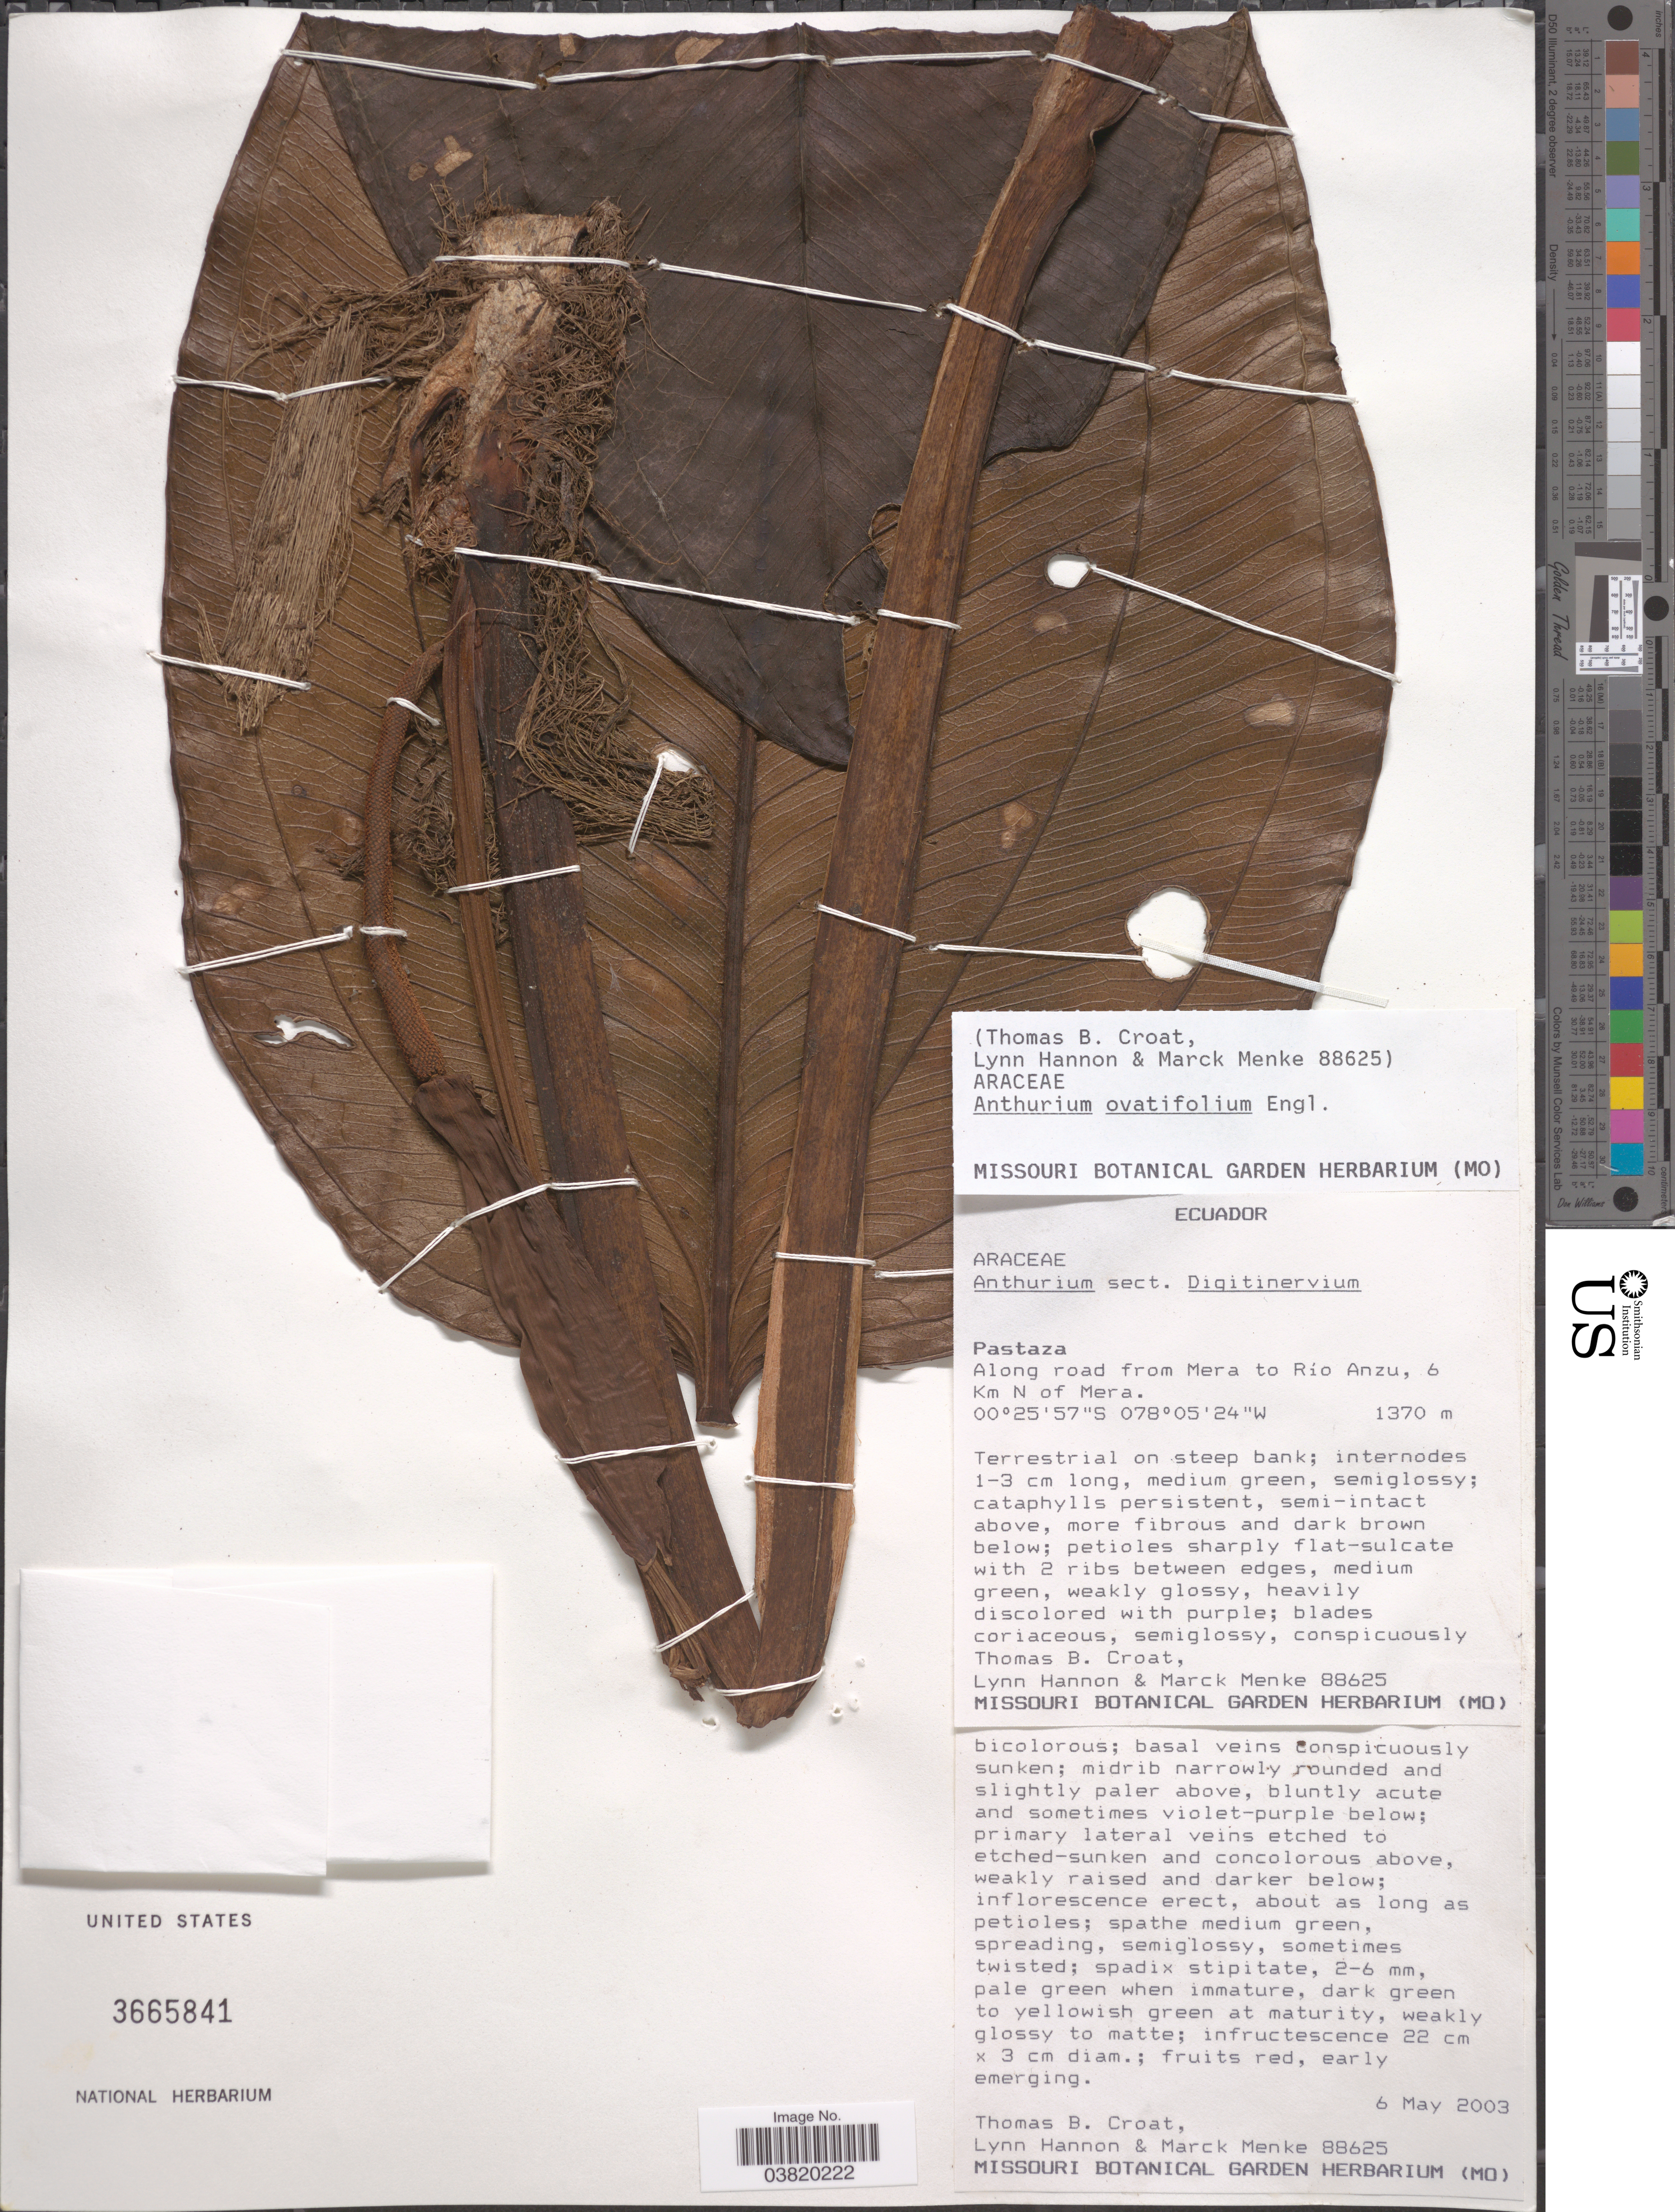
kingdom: Plantae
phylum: Tracheophyta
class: Liliopsida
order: Alismatales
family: Araceae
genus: Anthurium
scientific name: Anthurium ovatifolium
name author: Engl.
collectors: T. B. Croat, L. Hannon & M. Menke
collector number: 88625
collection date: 2003-05-06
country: Ecuador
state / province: Pastaza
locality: Along road from Mera to Río Anzu, 6 Km N of Mera.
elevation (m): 1370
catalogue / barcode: US 3665841